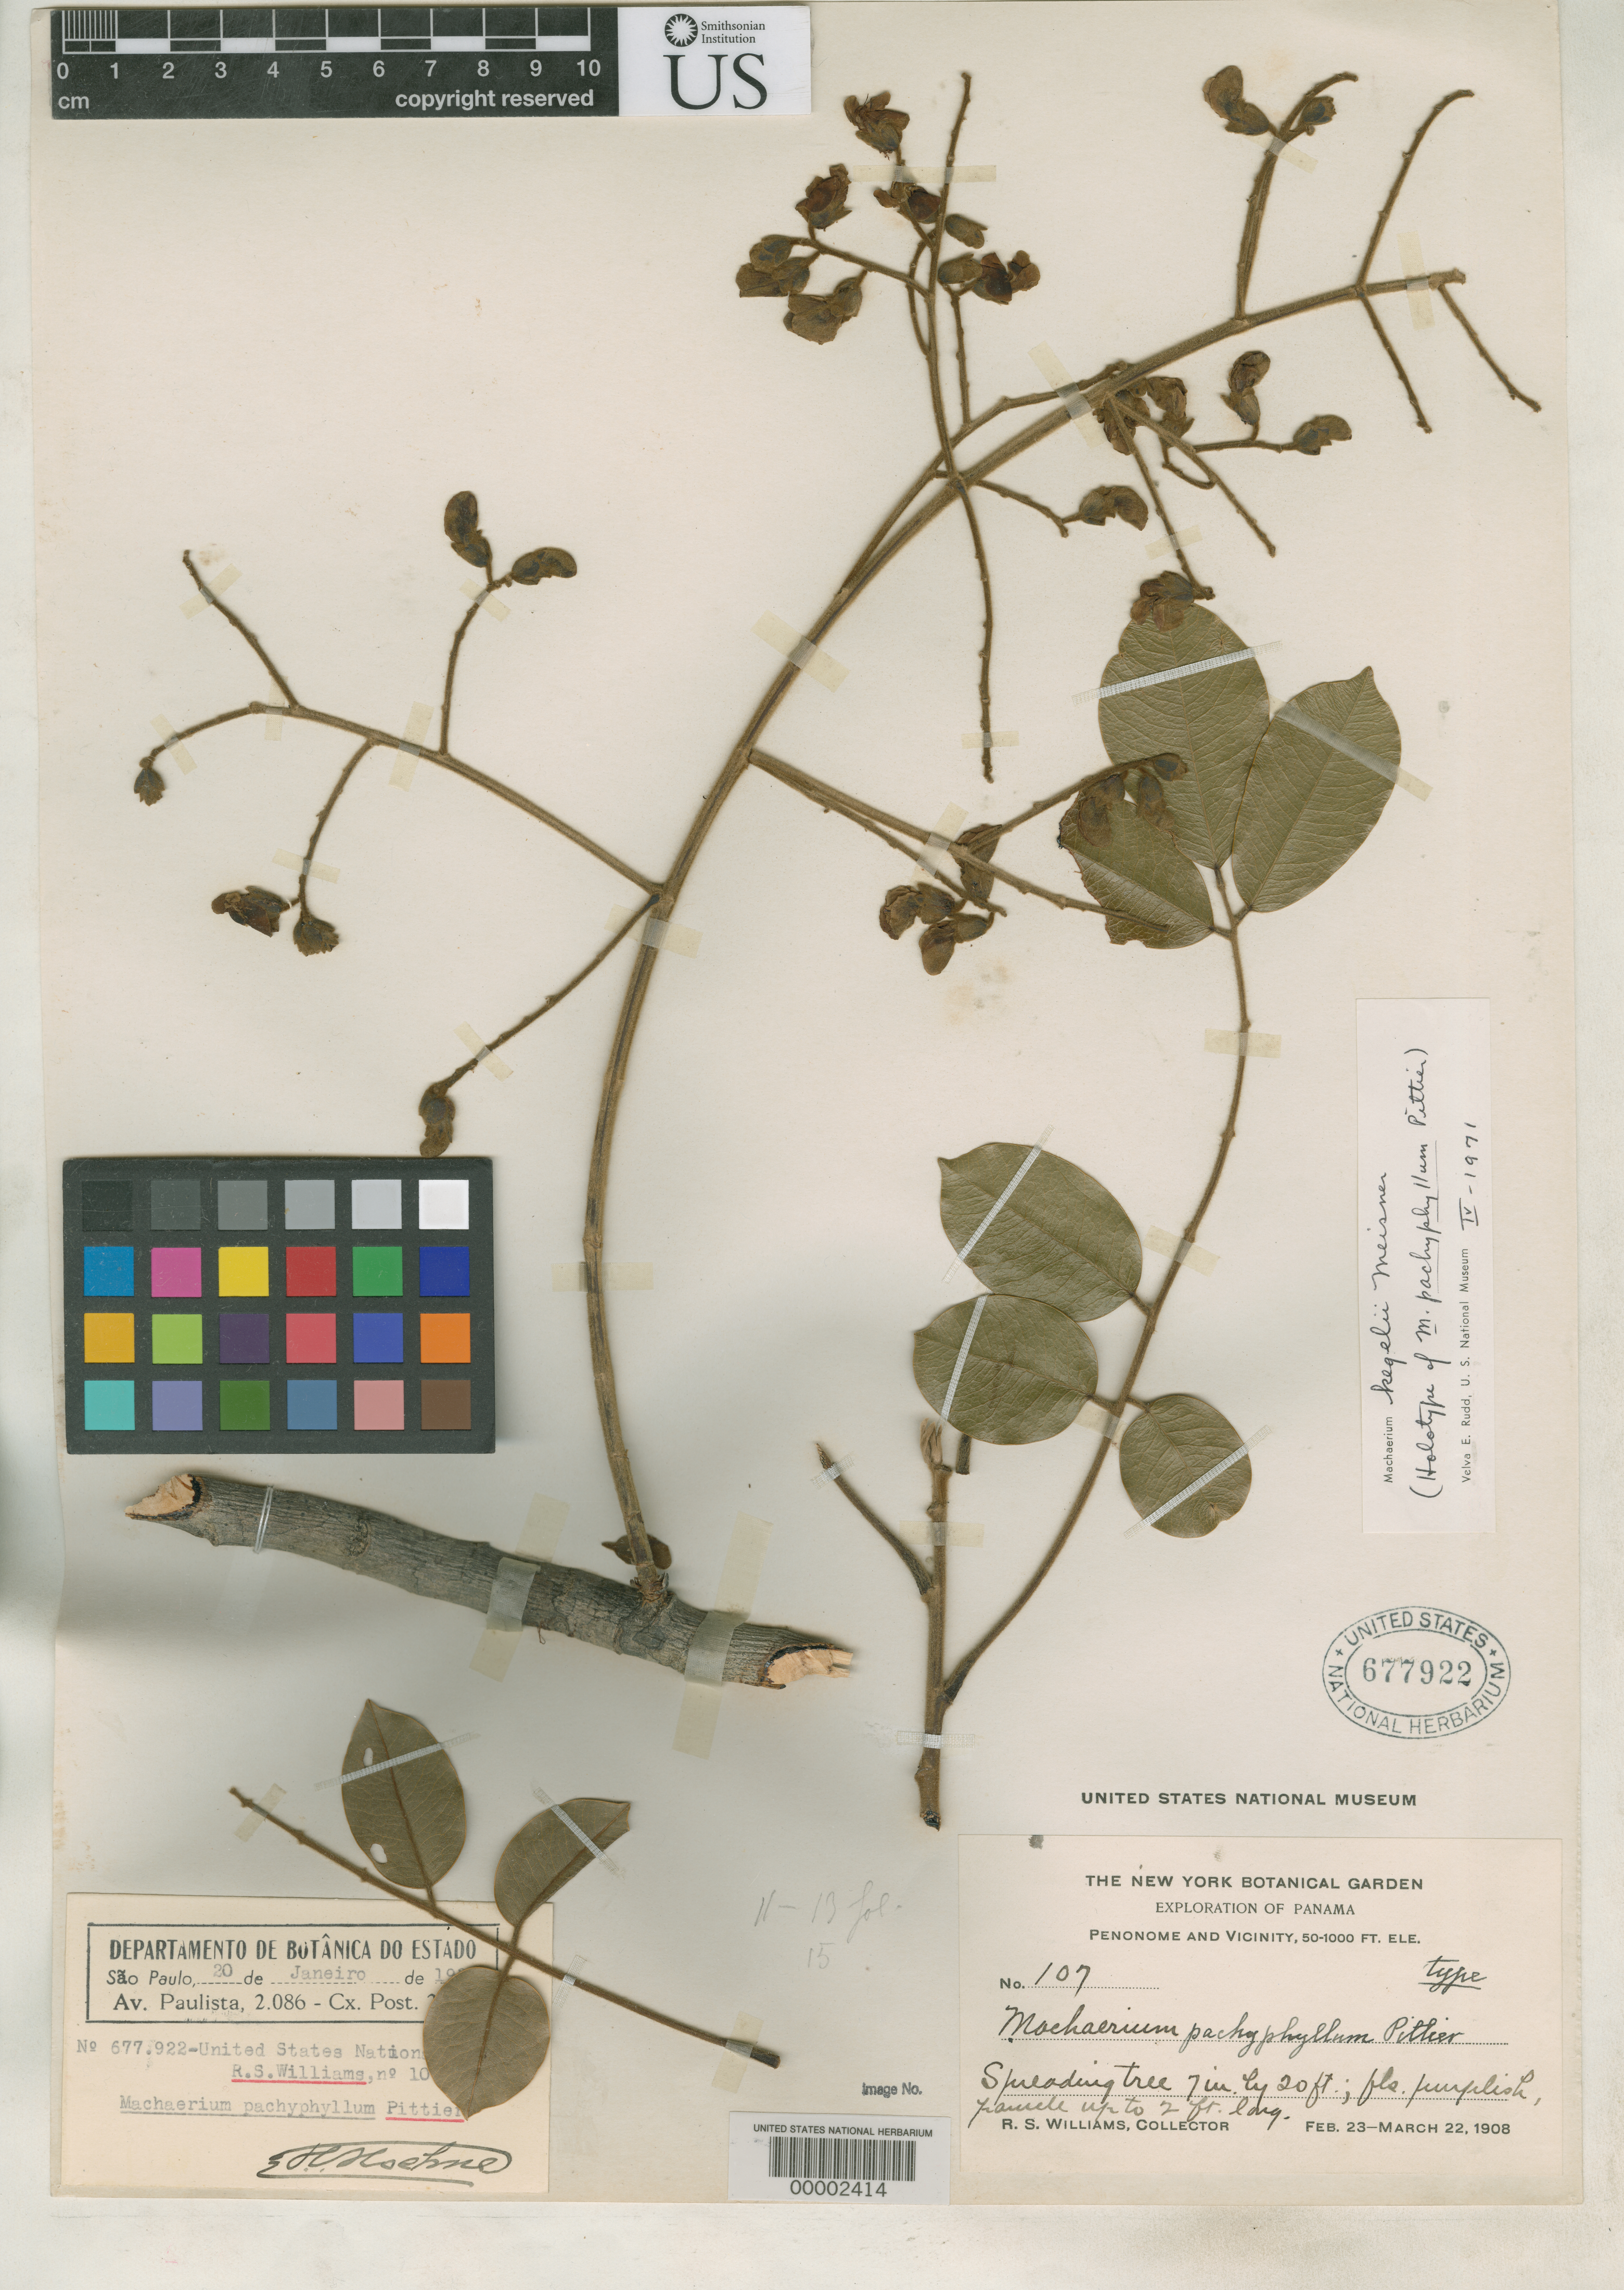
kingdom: Plantae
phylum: Tracheophyta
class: Magnoliopsida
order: Fabales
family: Fabaceae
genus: Machaerium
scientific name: Machaerium pachyphyllum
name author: Pittier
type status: Holotype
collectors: R. S. Williams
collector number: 107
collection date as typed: Mar 1908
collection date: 1908-03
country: Panama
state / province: Coclé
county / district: Penonomé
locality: Vicinity of Penonome.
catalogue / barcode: US 677922